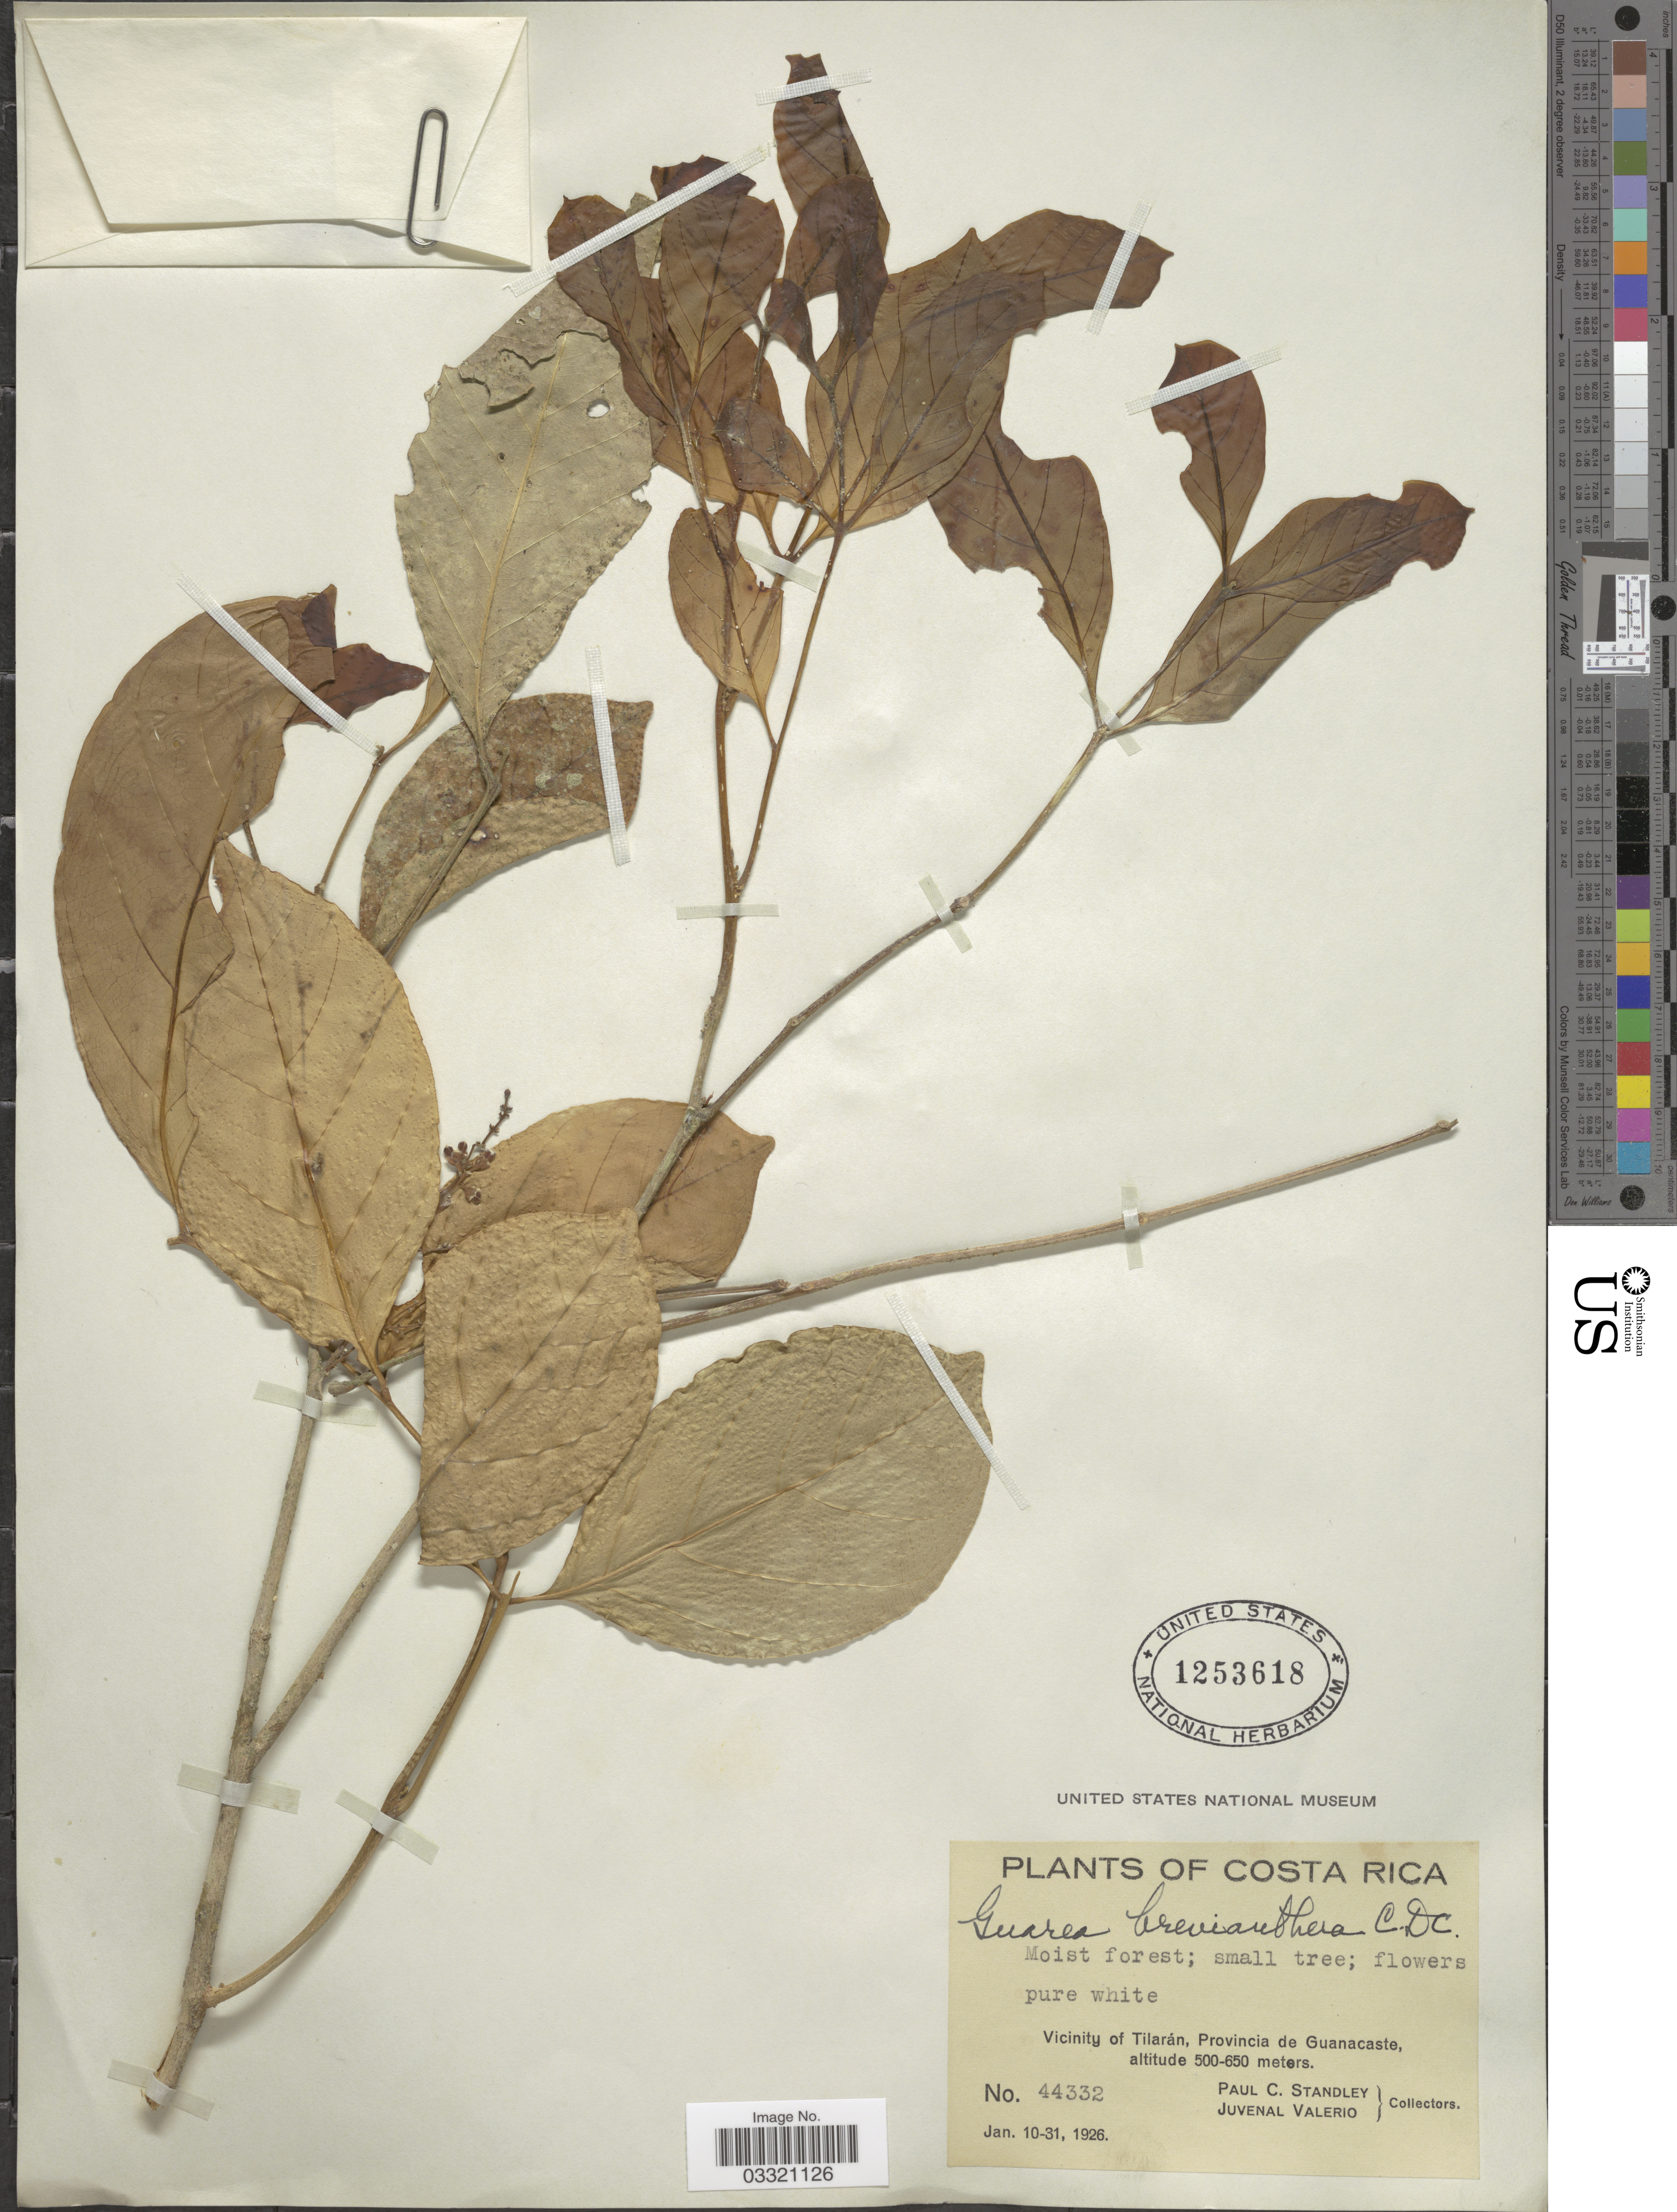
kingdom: Plantae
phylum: Tracheophyta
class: Magnoliopsida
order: Sapindales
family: Meliaceae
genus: Guarea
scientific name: Guarea brevianthera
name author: C. DC.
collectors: P. C. Standley & J. Valerio R.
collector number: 44332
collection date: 1926-01-10/1926-01-31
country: Costa Rica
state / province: Guanacaste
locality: Vicinity of Tilarán.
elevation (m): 500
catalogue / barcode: US 1253618